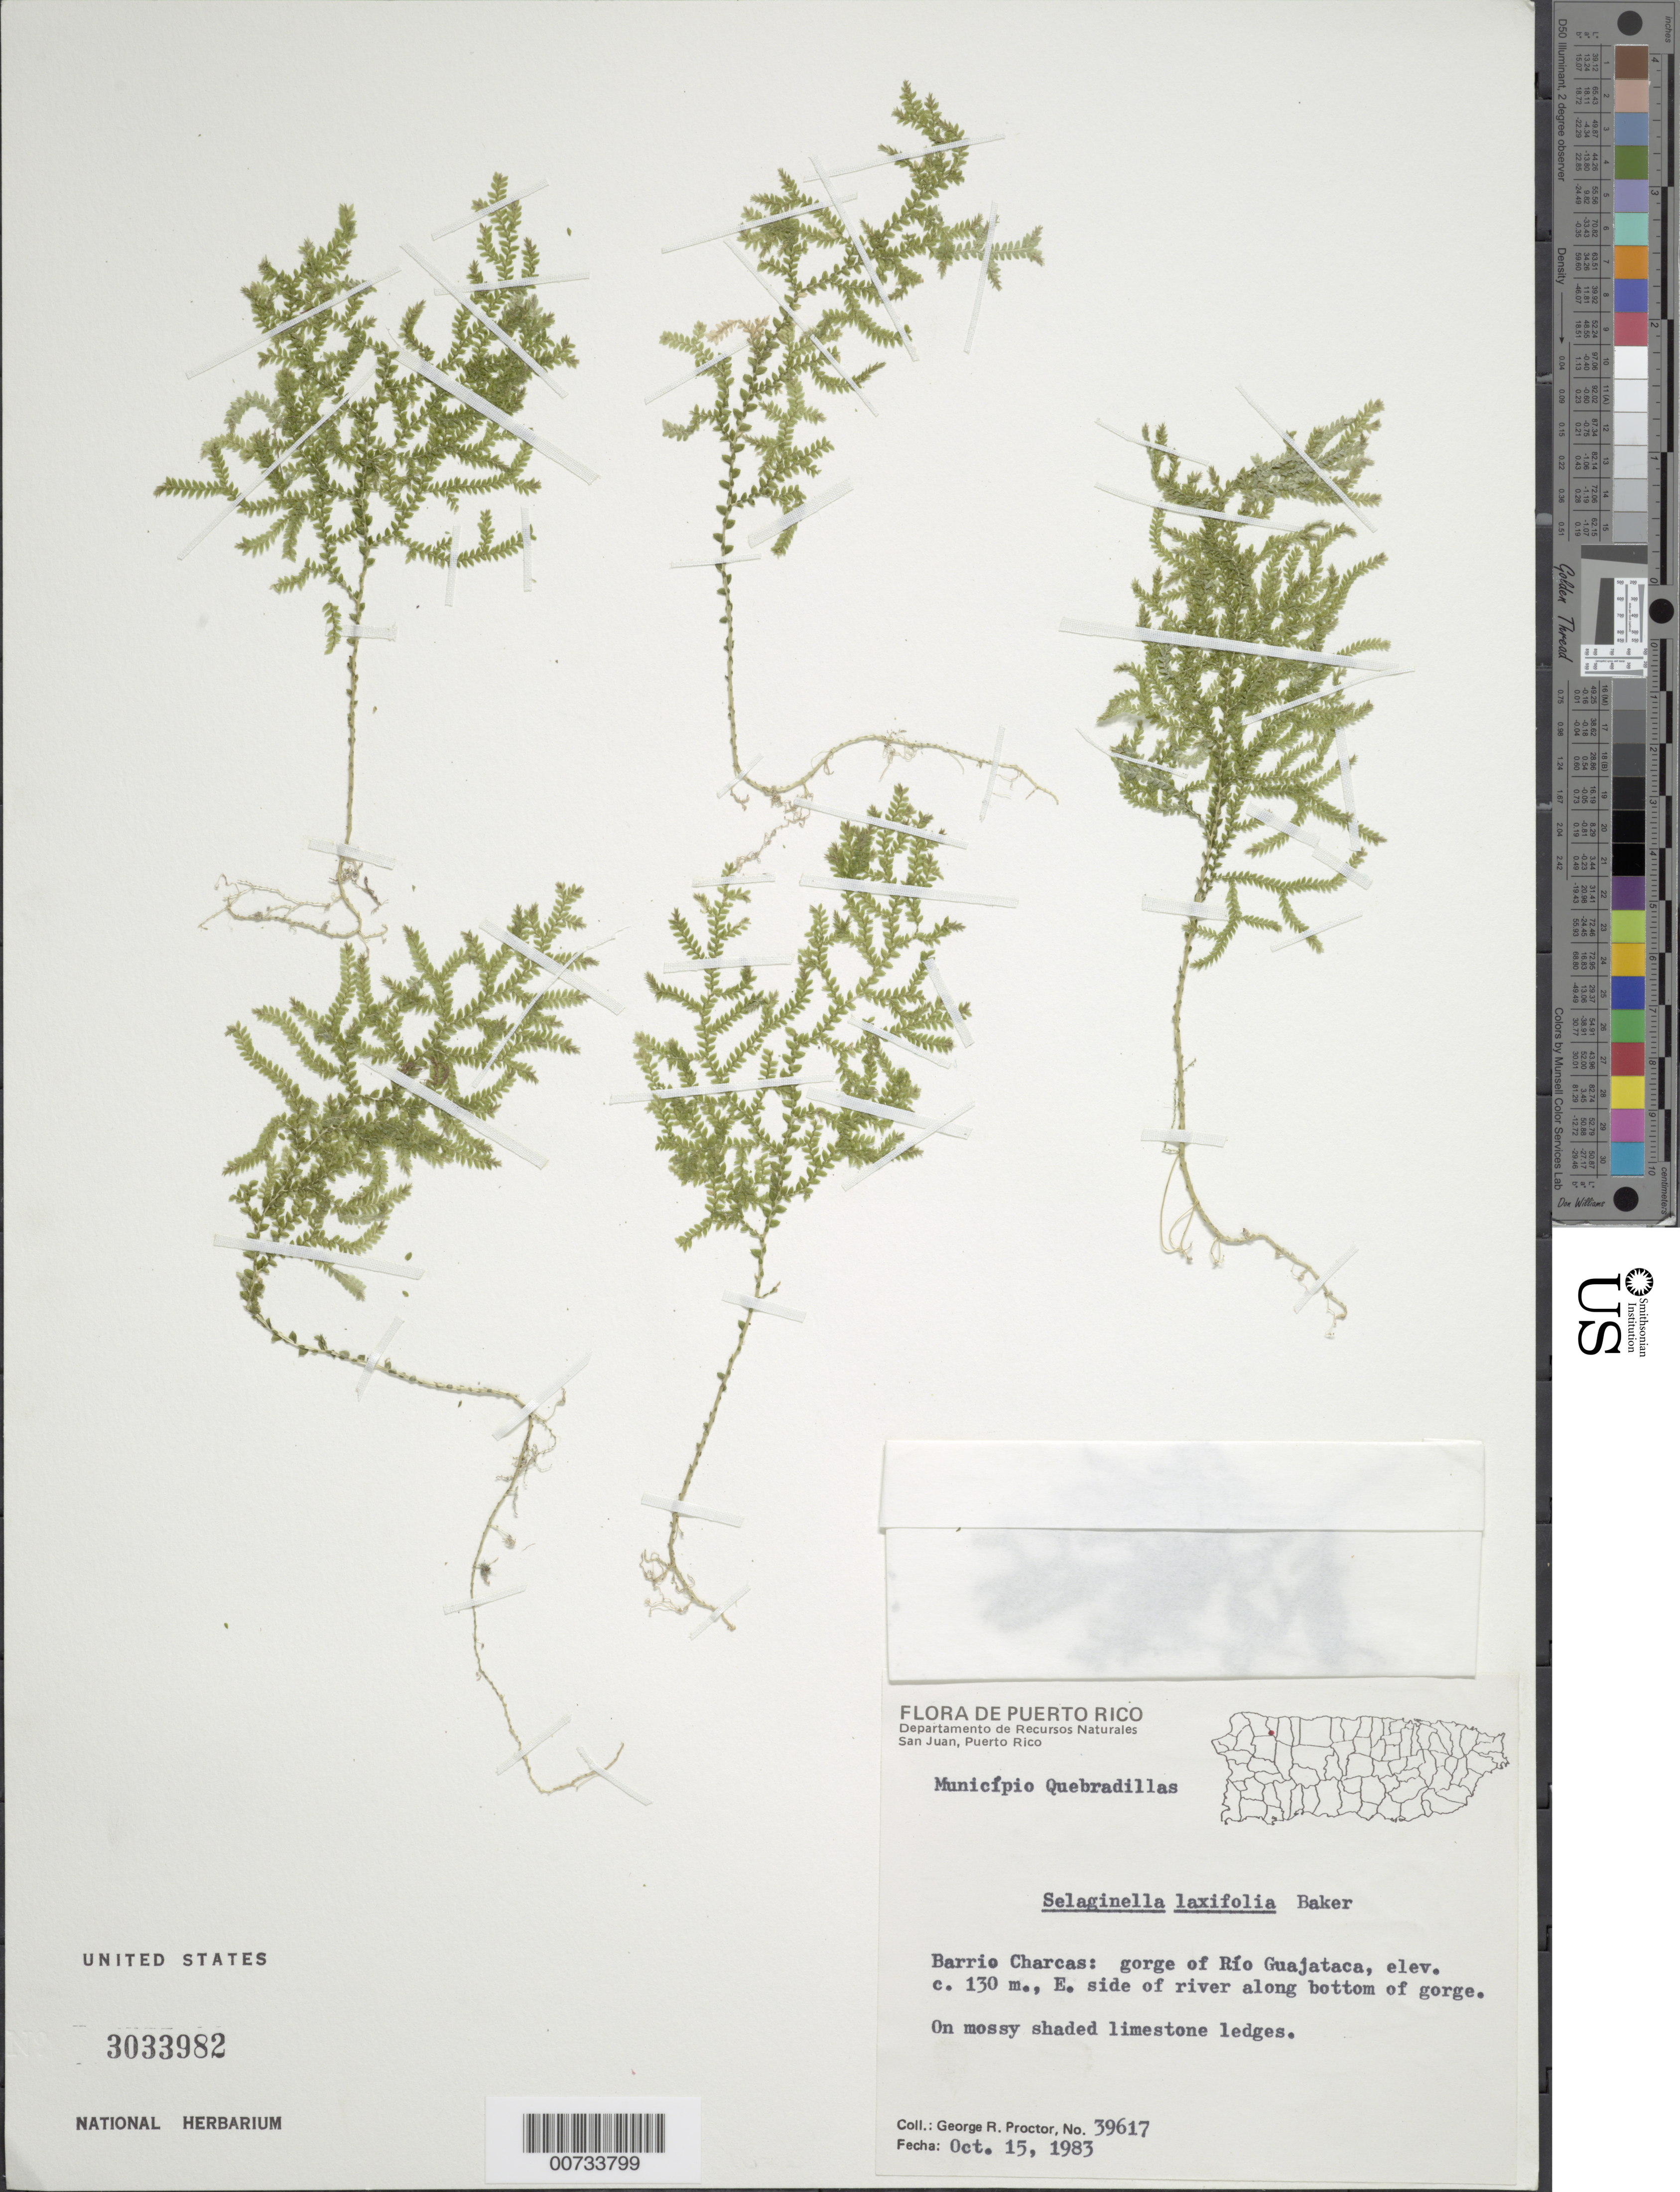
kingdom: Plantae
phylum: Tracheophyta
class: Lycopodiopsida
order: Selaginellales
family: Selaginellaceae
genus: Selaginella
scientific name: Selaginella laxifolia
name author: Baker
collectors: G. R. Proctor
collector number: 39617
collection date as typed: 15 Oct 1983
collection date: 1983-10-15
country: Puerto Rico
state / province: Quebradillas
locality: Barrio Charcas: gorge of Rio Guajataca, E side of river along bottom of gorge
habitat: On mossy shaded limestone ledges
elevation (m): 130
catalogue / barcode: US 3033982